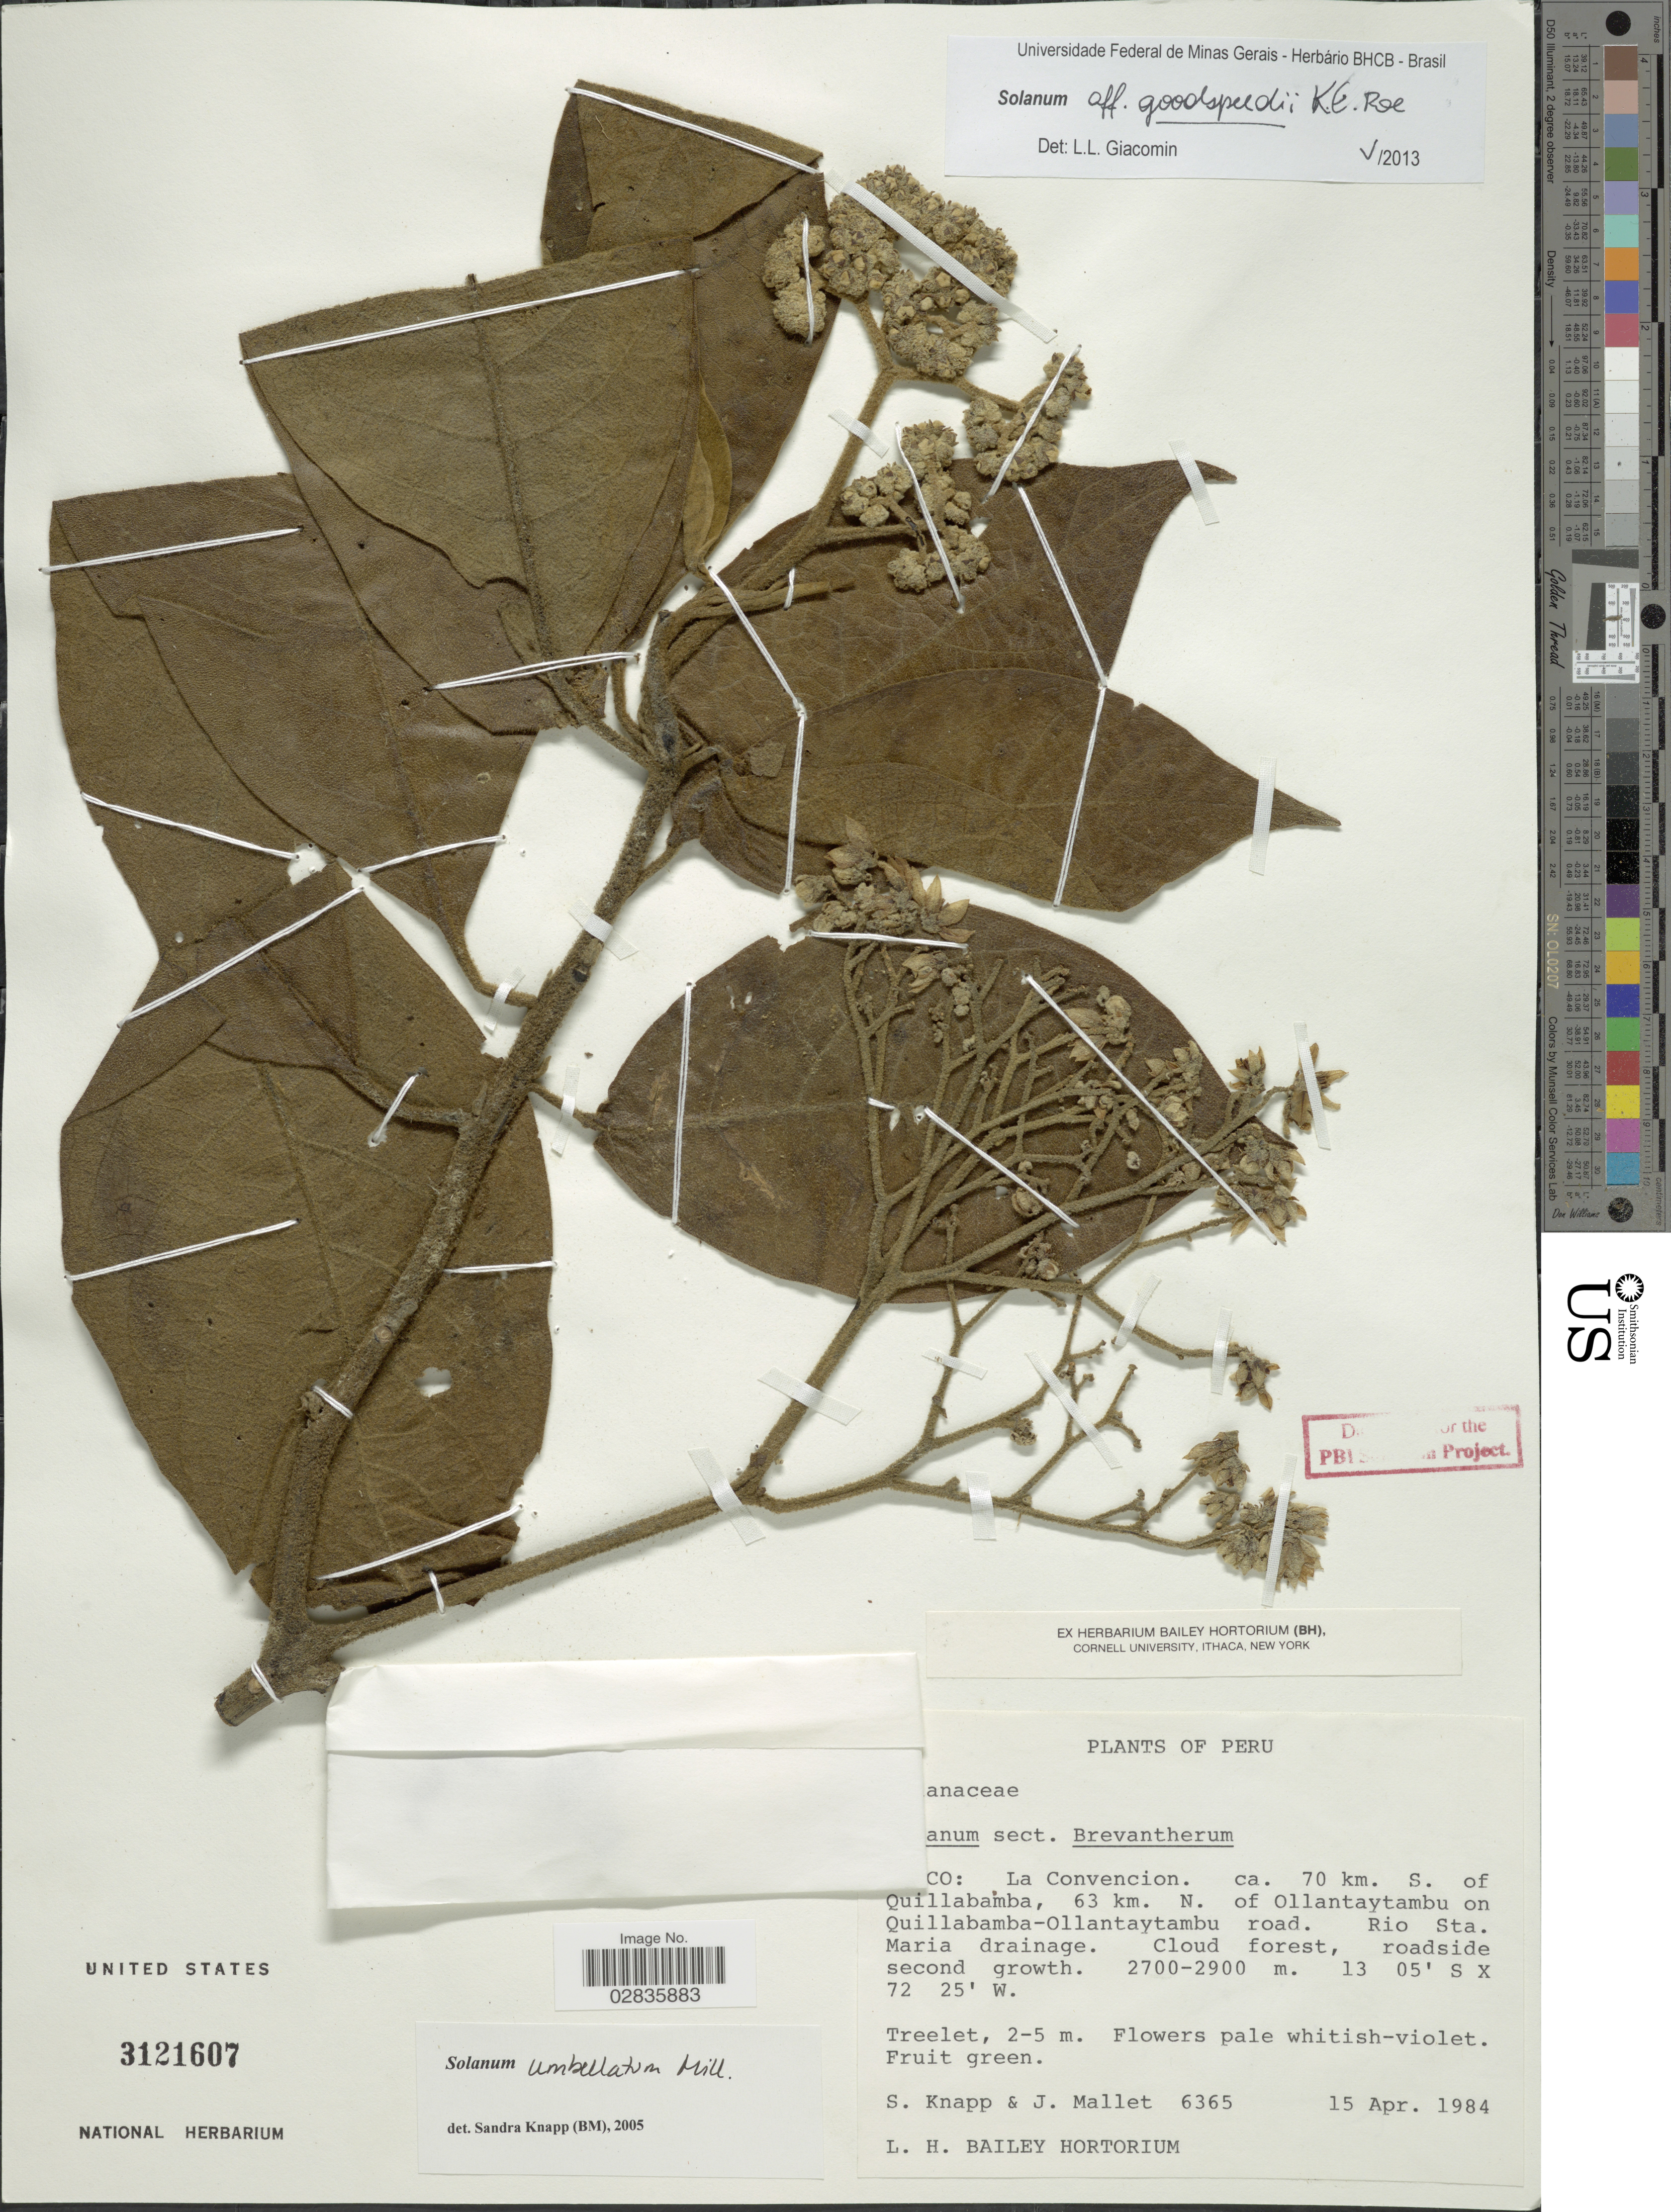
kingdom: Plantae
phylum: Tracheophyta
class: Magnoliopsida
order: Solanales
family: Solanaceae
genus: Solanum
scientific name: Solanum goodspeedii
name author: K.E. Roe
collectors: S. Knapp & J. Mallet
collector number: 6365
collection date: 1984-04-15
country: Peru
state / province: Cusco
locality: La Convencion. ca. 70 km. S. of Quillabamba, 63 km. N. of Ollantaytambu on Quillabamba-Ollantaytambu road. Rio Sta. Maria drainage.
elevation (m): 2700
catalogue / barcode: US 3121607